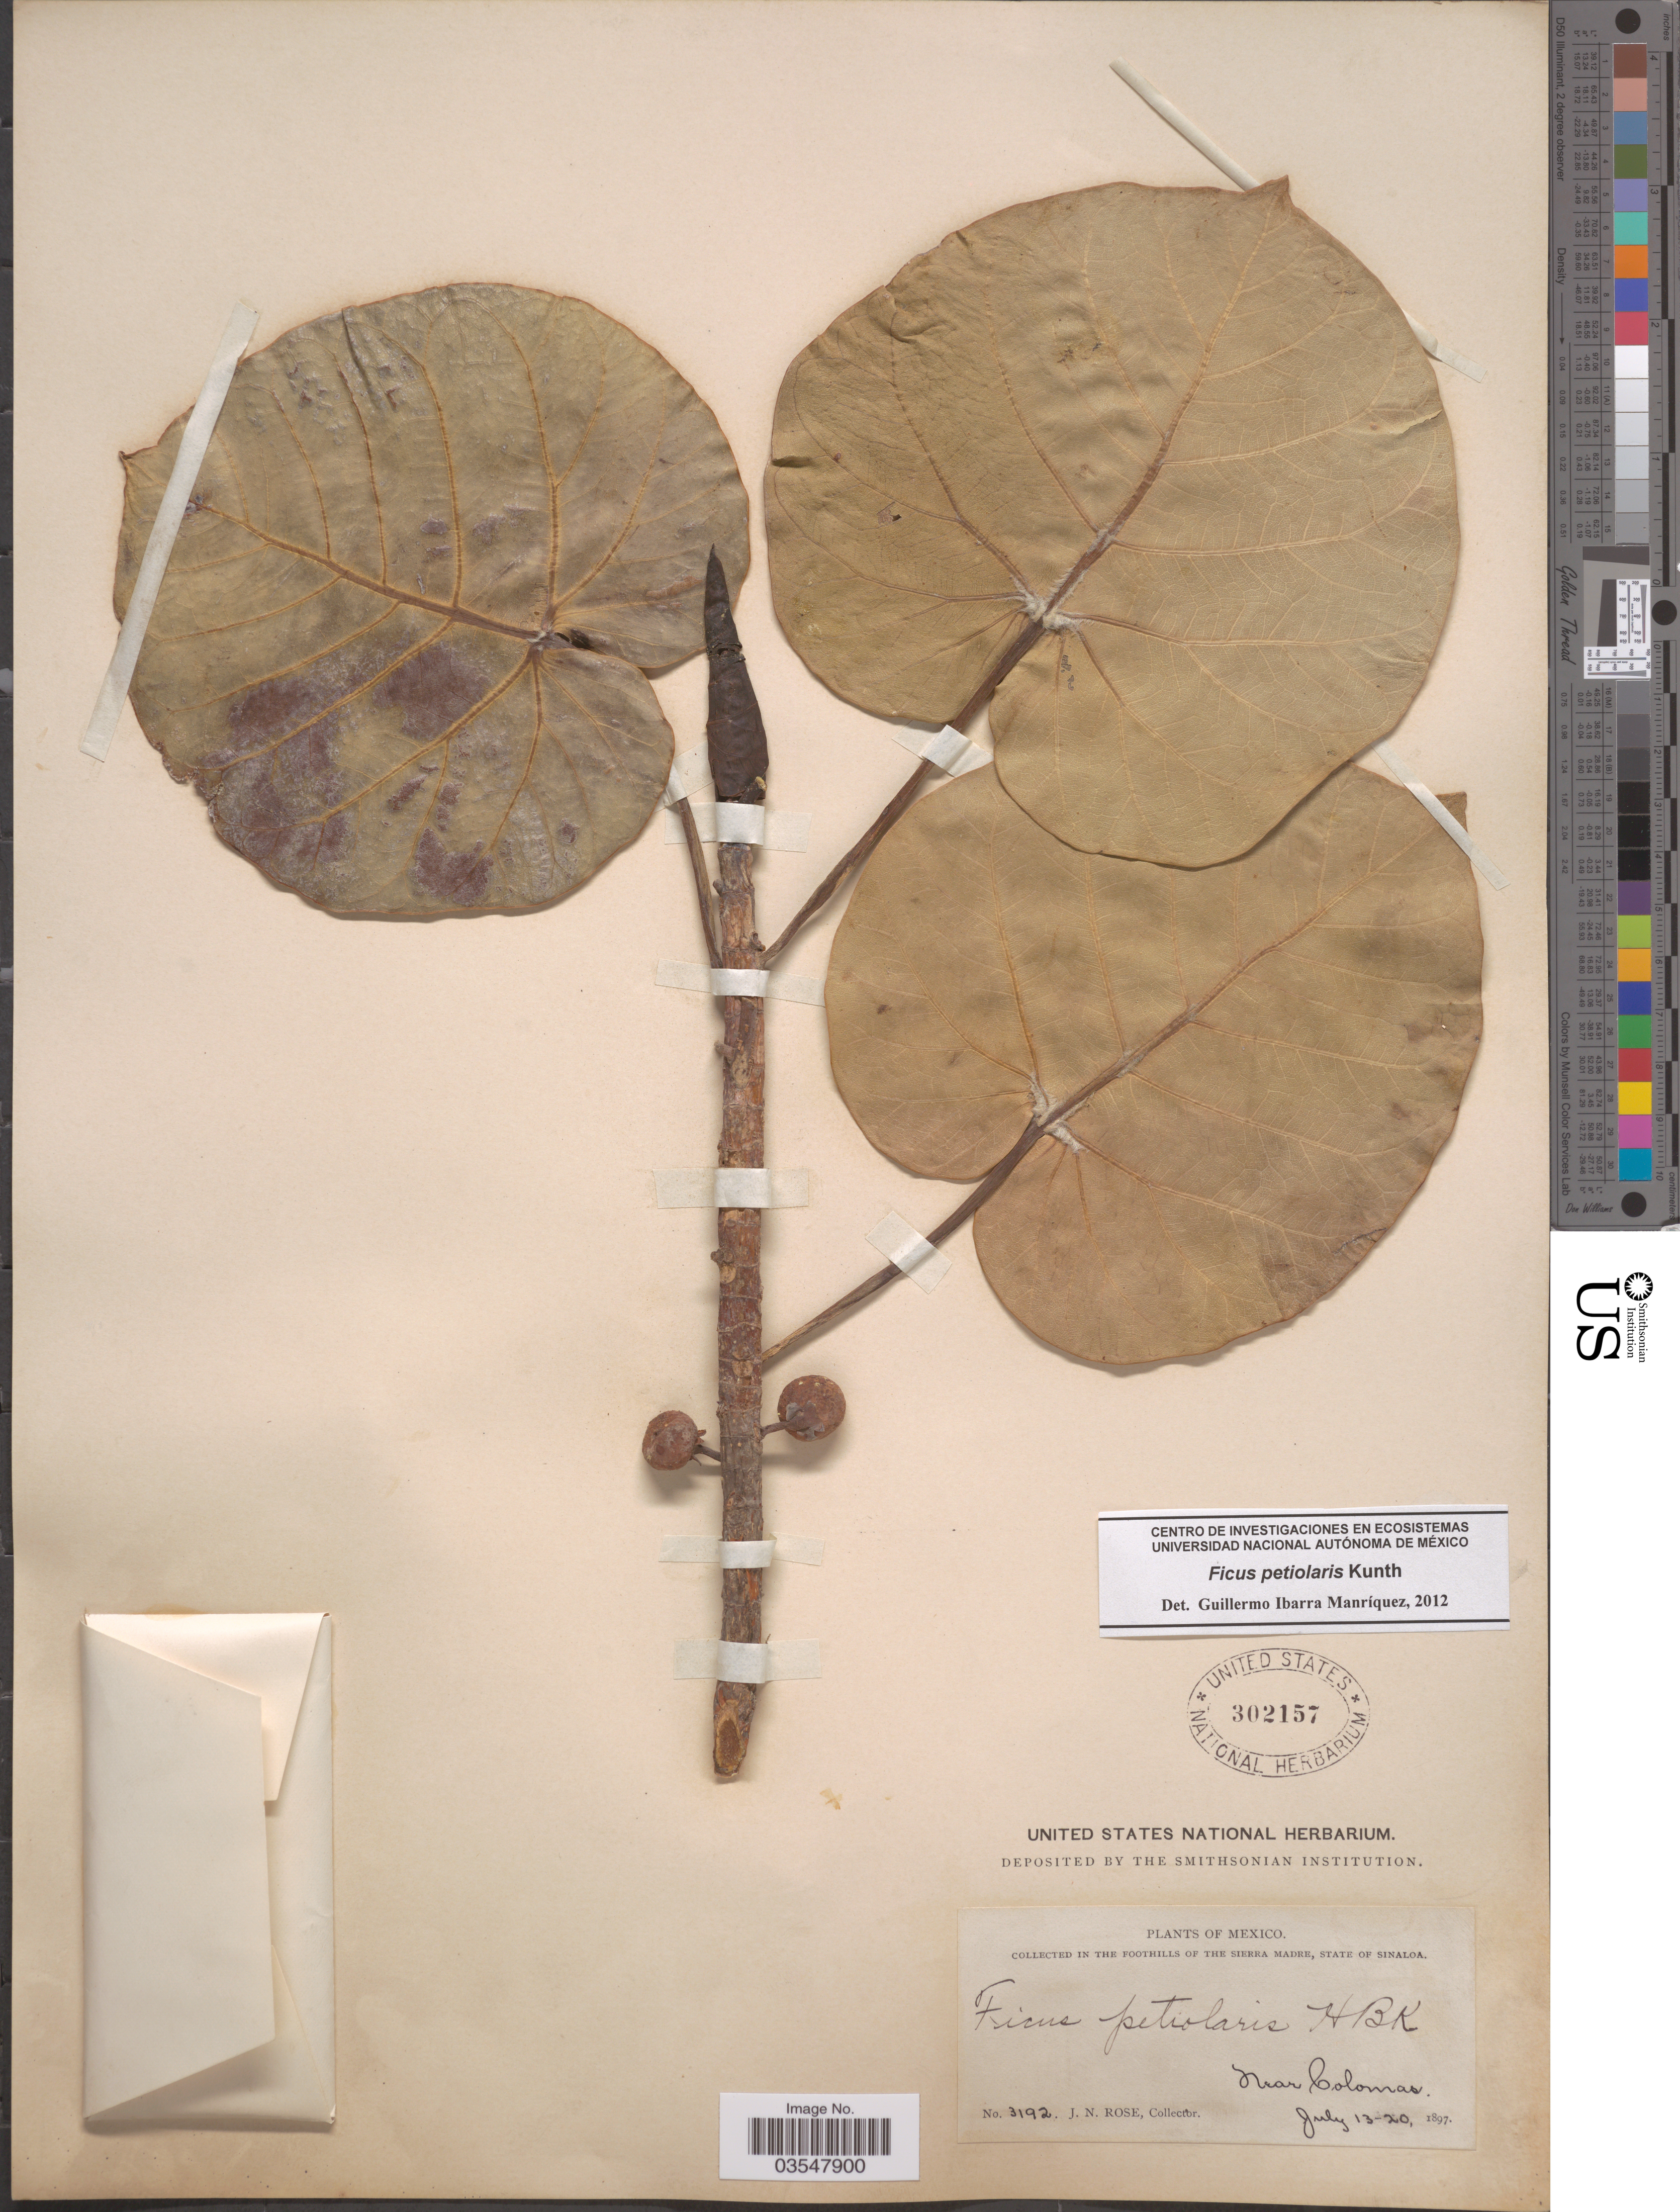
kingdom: Plantae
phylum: Tracheophyta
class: Magnoliopsida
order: Rosales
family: Moraceae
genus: Ficus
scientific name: Ficus petiolaris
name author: Kunth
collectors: J. N. Rose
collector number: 3192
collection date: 1897-07-13/1897-07-20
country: Mexico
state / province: Sinaloa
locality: The Foothills of the Sierra Madre. Near Colomas.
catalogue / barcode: US 302157